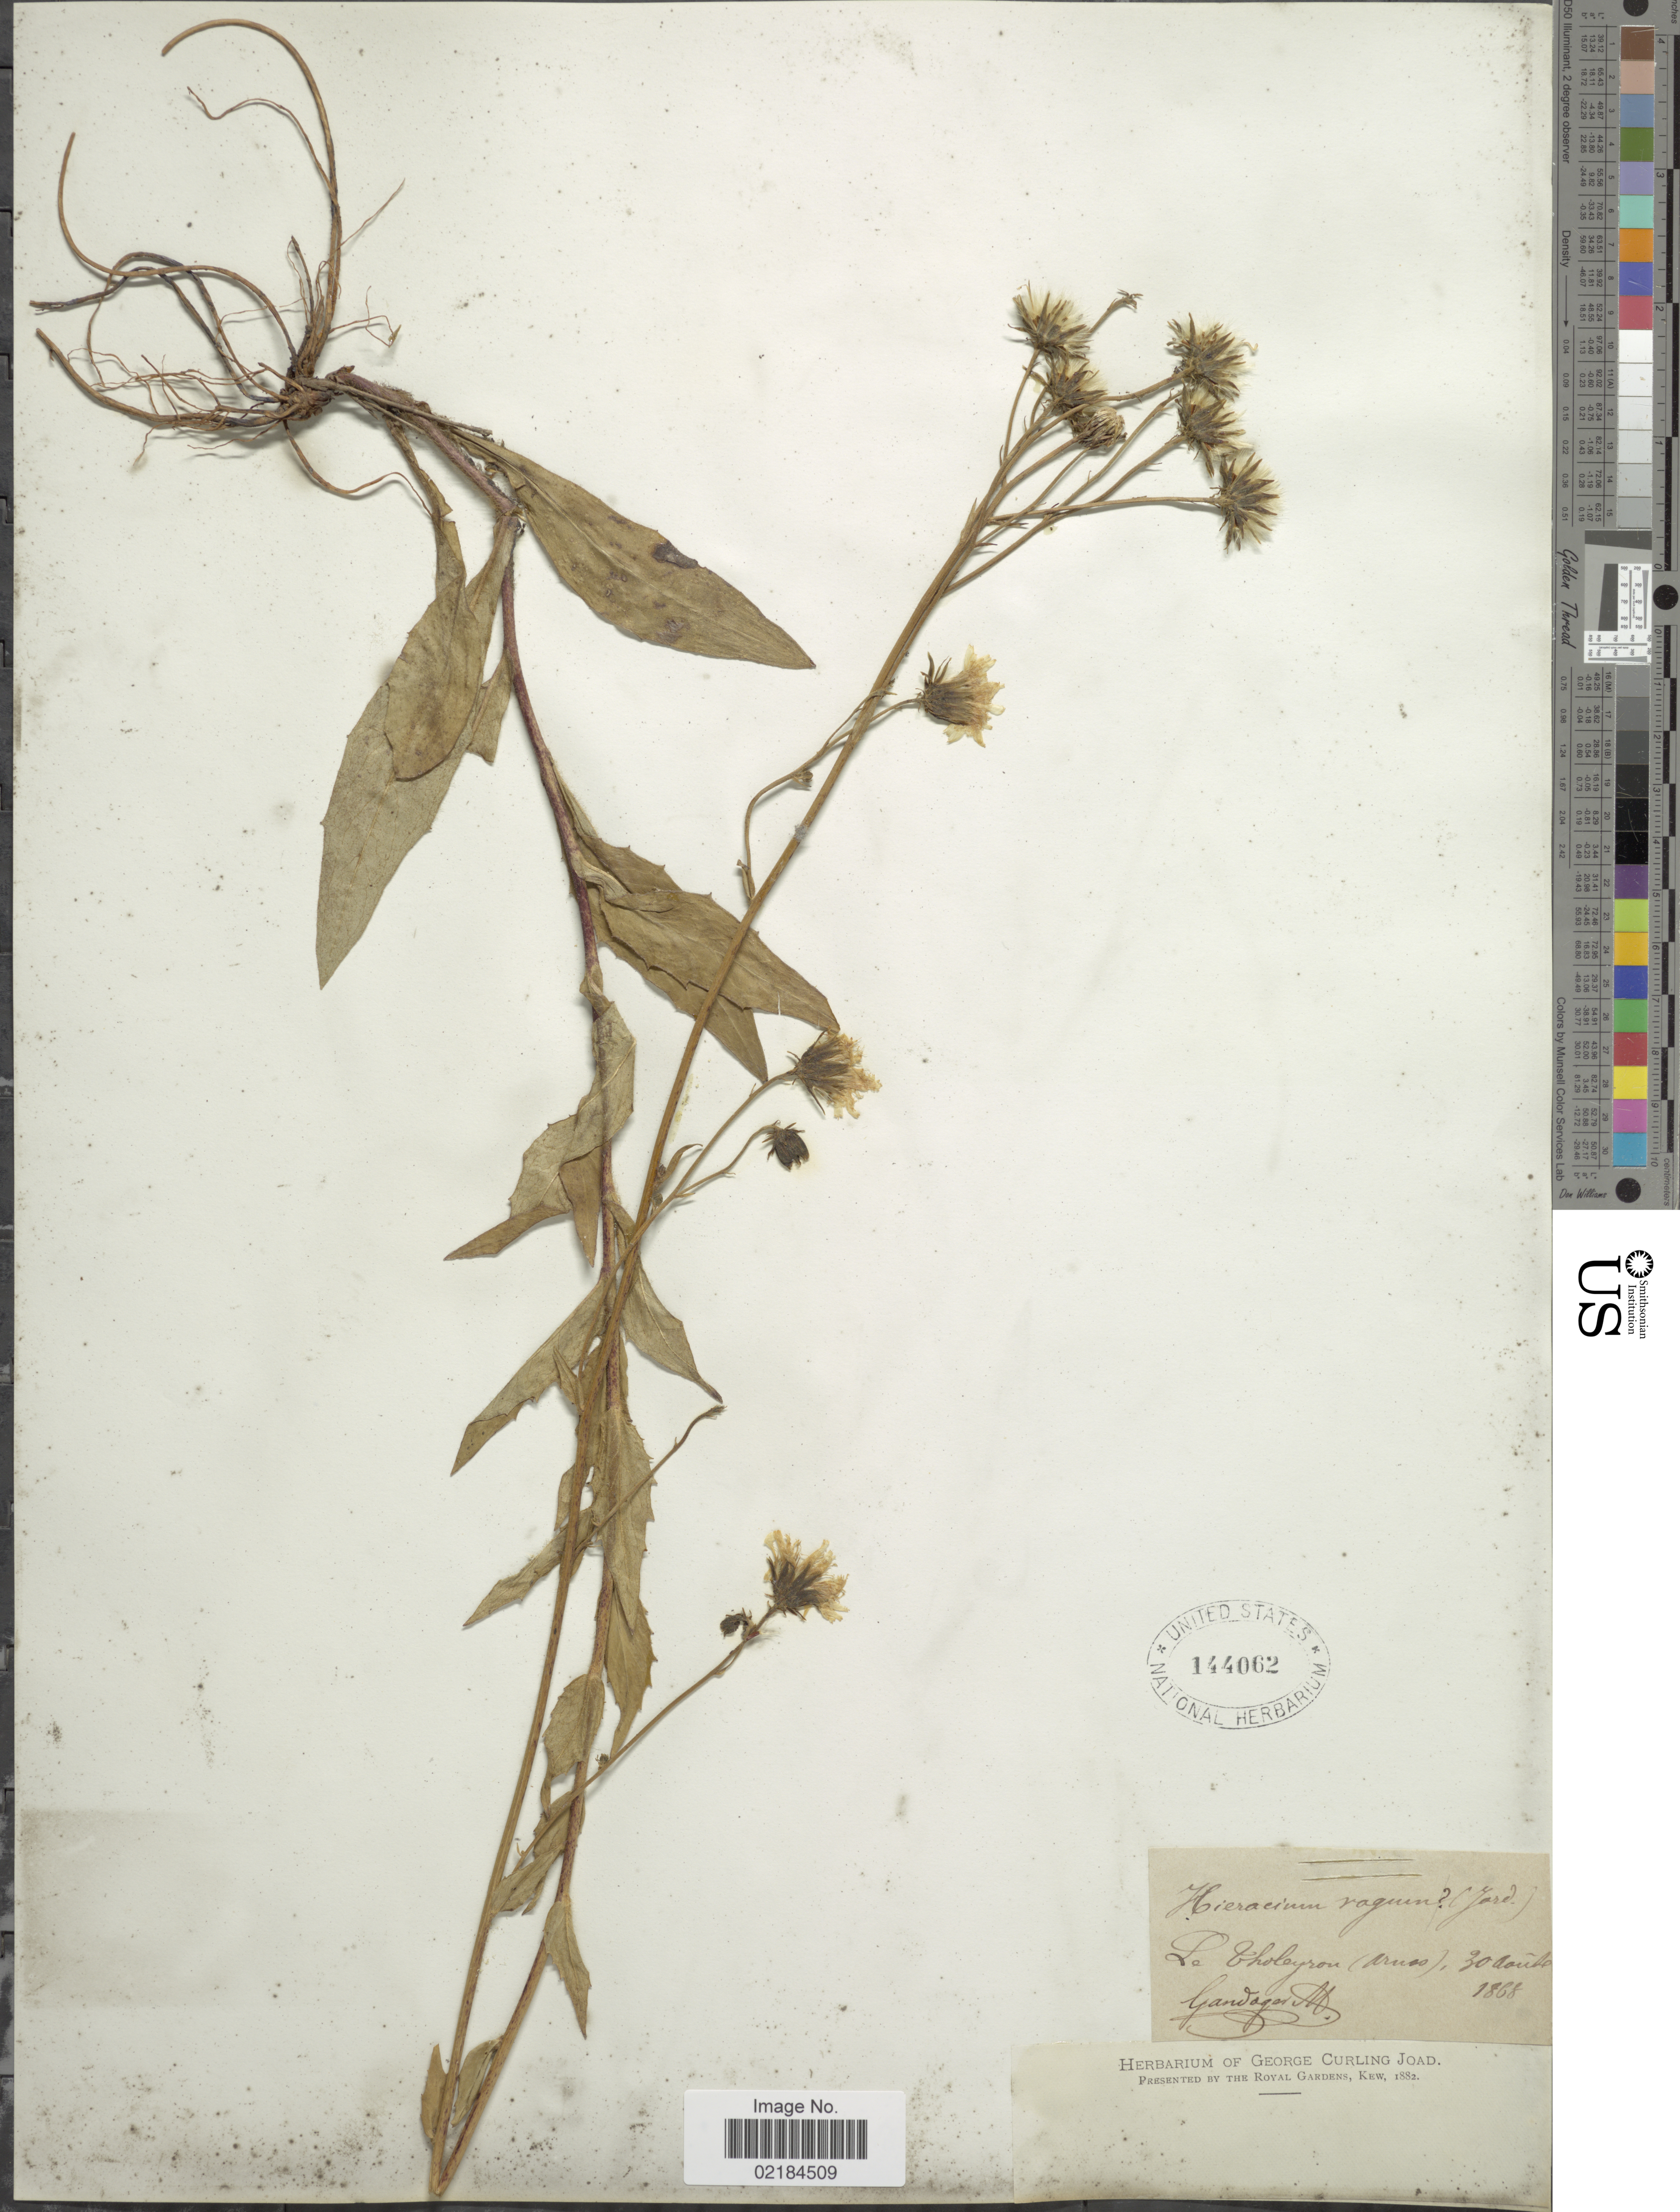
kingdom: Plantae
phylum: Tracheophyta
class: Magnoliopsida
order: Asterales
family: Asteraceae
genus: Hieracium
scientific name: Hieracium sabaudum subsp. vagum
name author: Zahn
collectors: M. Gandoger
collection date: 1868-08-30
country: France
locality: Le Choleyron (Arnas)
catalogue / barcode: US 144062